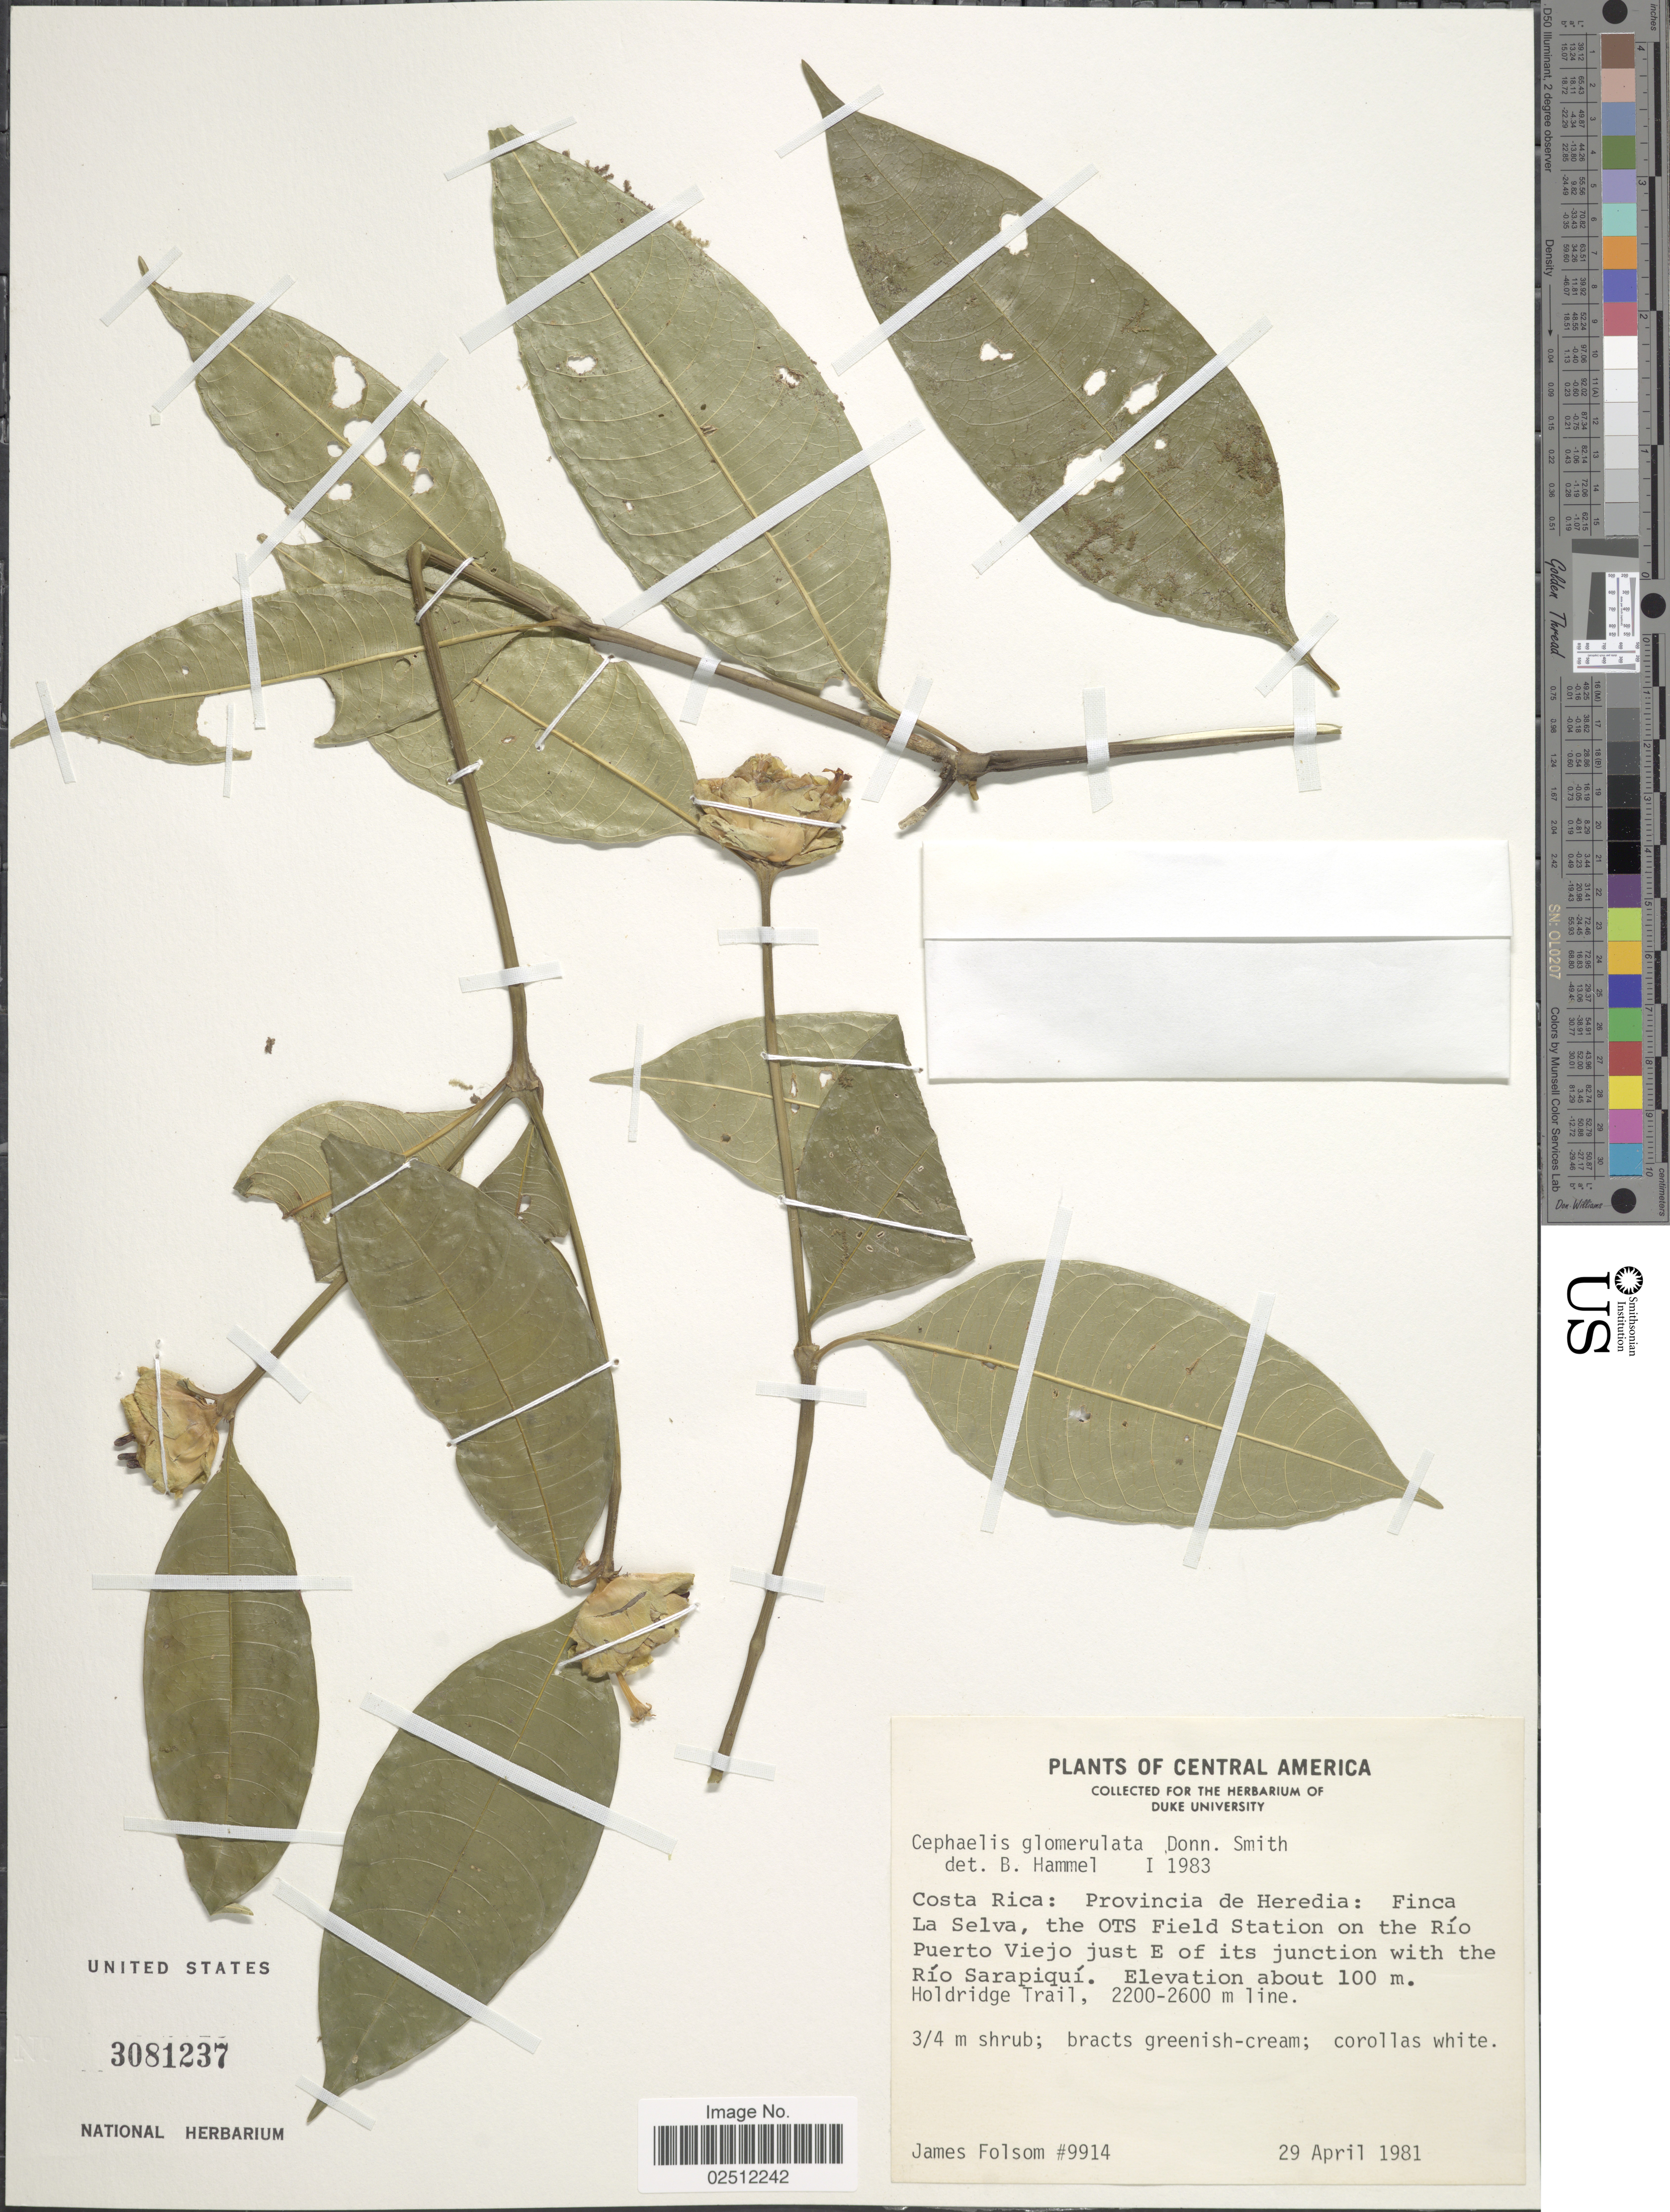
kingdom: Plantae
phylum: Tracheophyta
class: Magnoliopsida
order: Gentianales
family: Rubiaceae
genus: Psychotria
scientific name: Psychotria glomerulata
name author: (Donn. Sm.) Steyerm.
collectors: J. P. Folsom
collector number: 9914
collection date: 1981-04-29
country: Costa Rica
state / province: Heredia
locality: Finca La Selva, the OTS Field Station on the Río Puerto Viejo just E of its junction with the Sarapiquí, Holdridge Trail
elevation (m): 100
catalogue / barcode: US 3081237